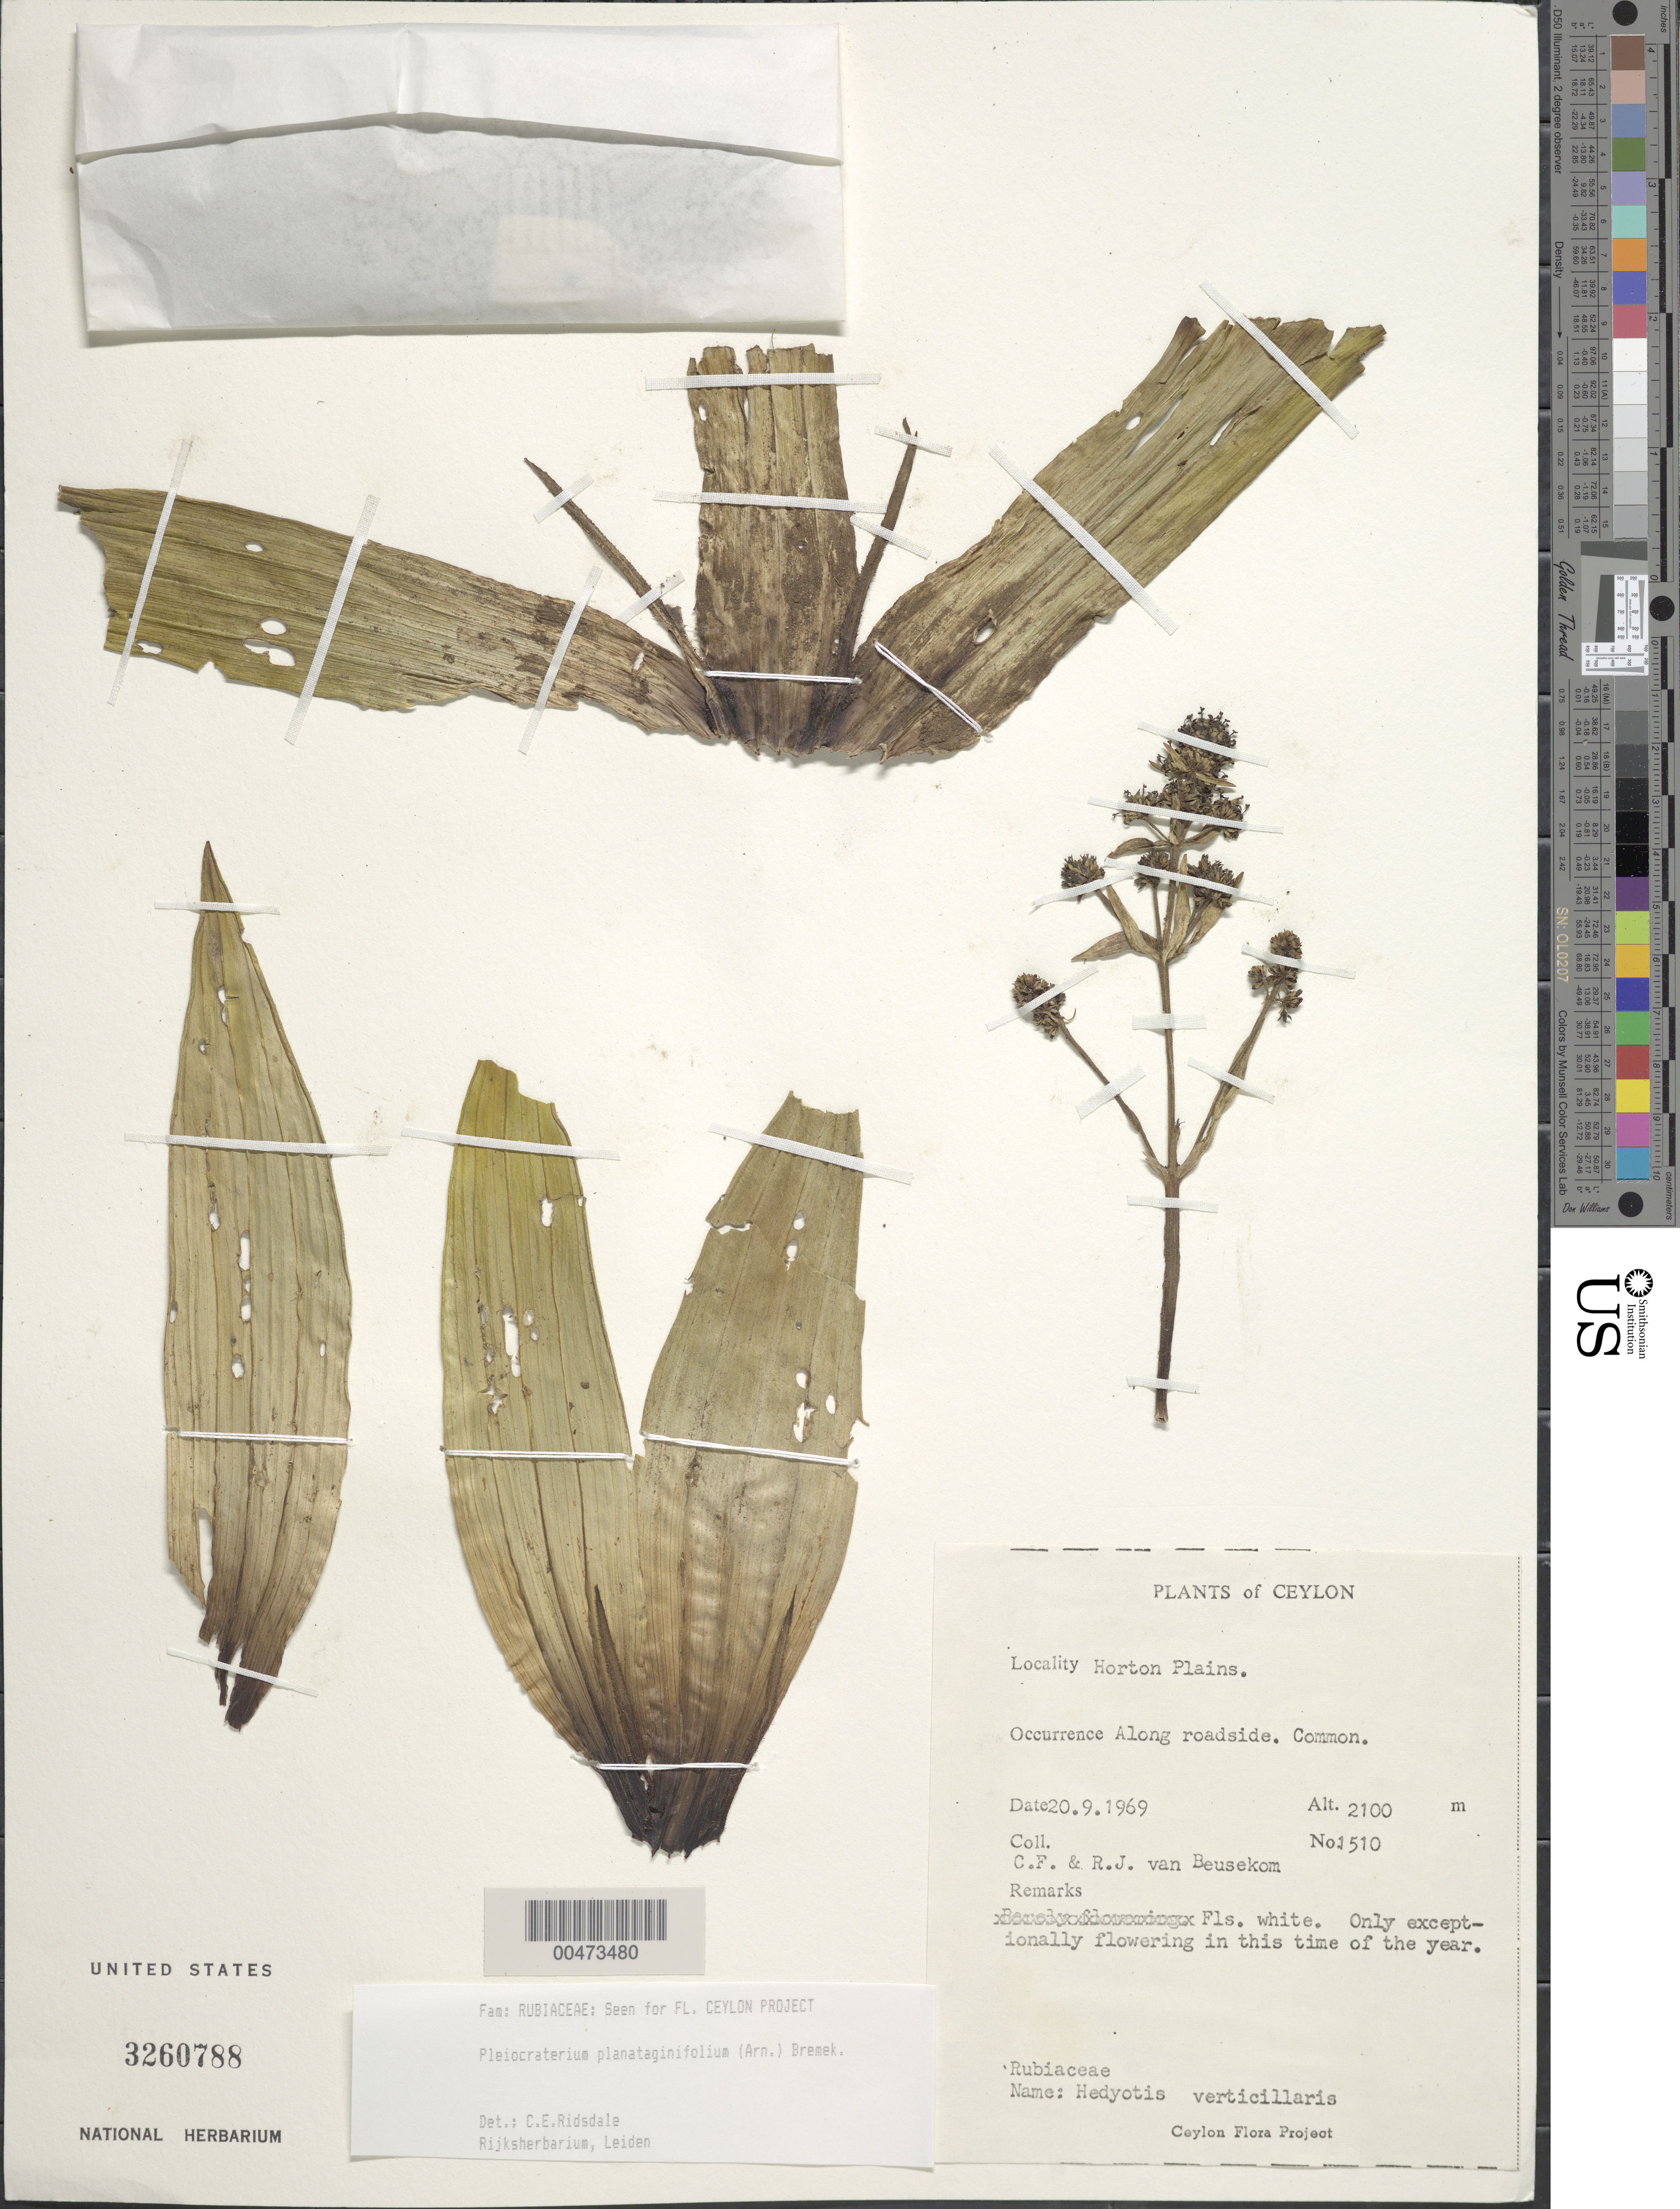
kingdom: Plantae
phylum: Tracheophyta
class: Magnoliopsida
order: Gentianales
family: Rubiaceae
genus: Pleiocraterium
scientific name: Pleiocraterium planataginifolium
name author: (Arn.) Bremek.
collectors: C. F. Beusekom & R. Beusekom-Osinga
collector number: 1510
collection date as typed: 20 Sep 1969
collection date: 1969-09-20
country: Sri Lanka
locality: Horton Plains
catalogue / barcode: US 3260788